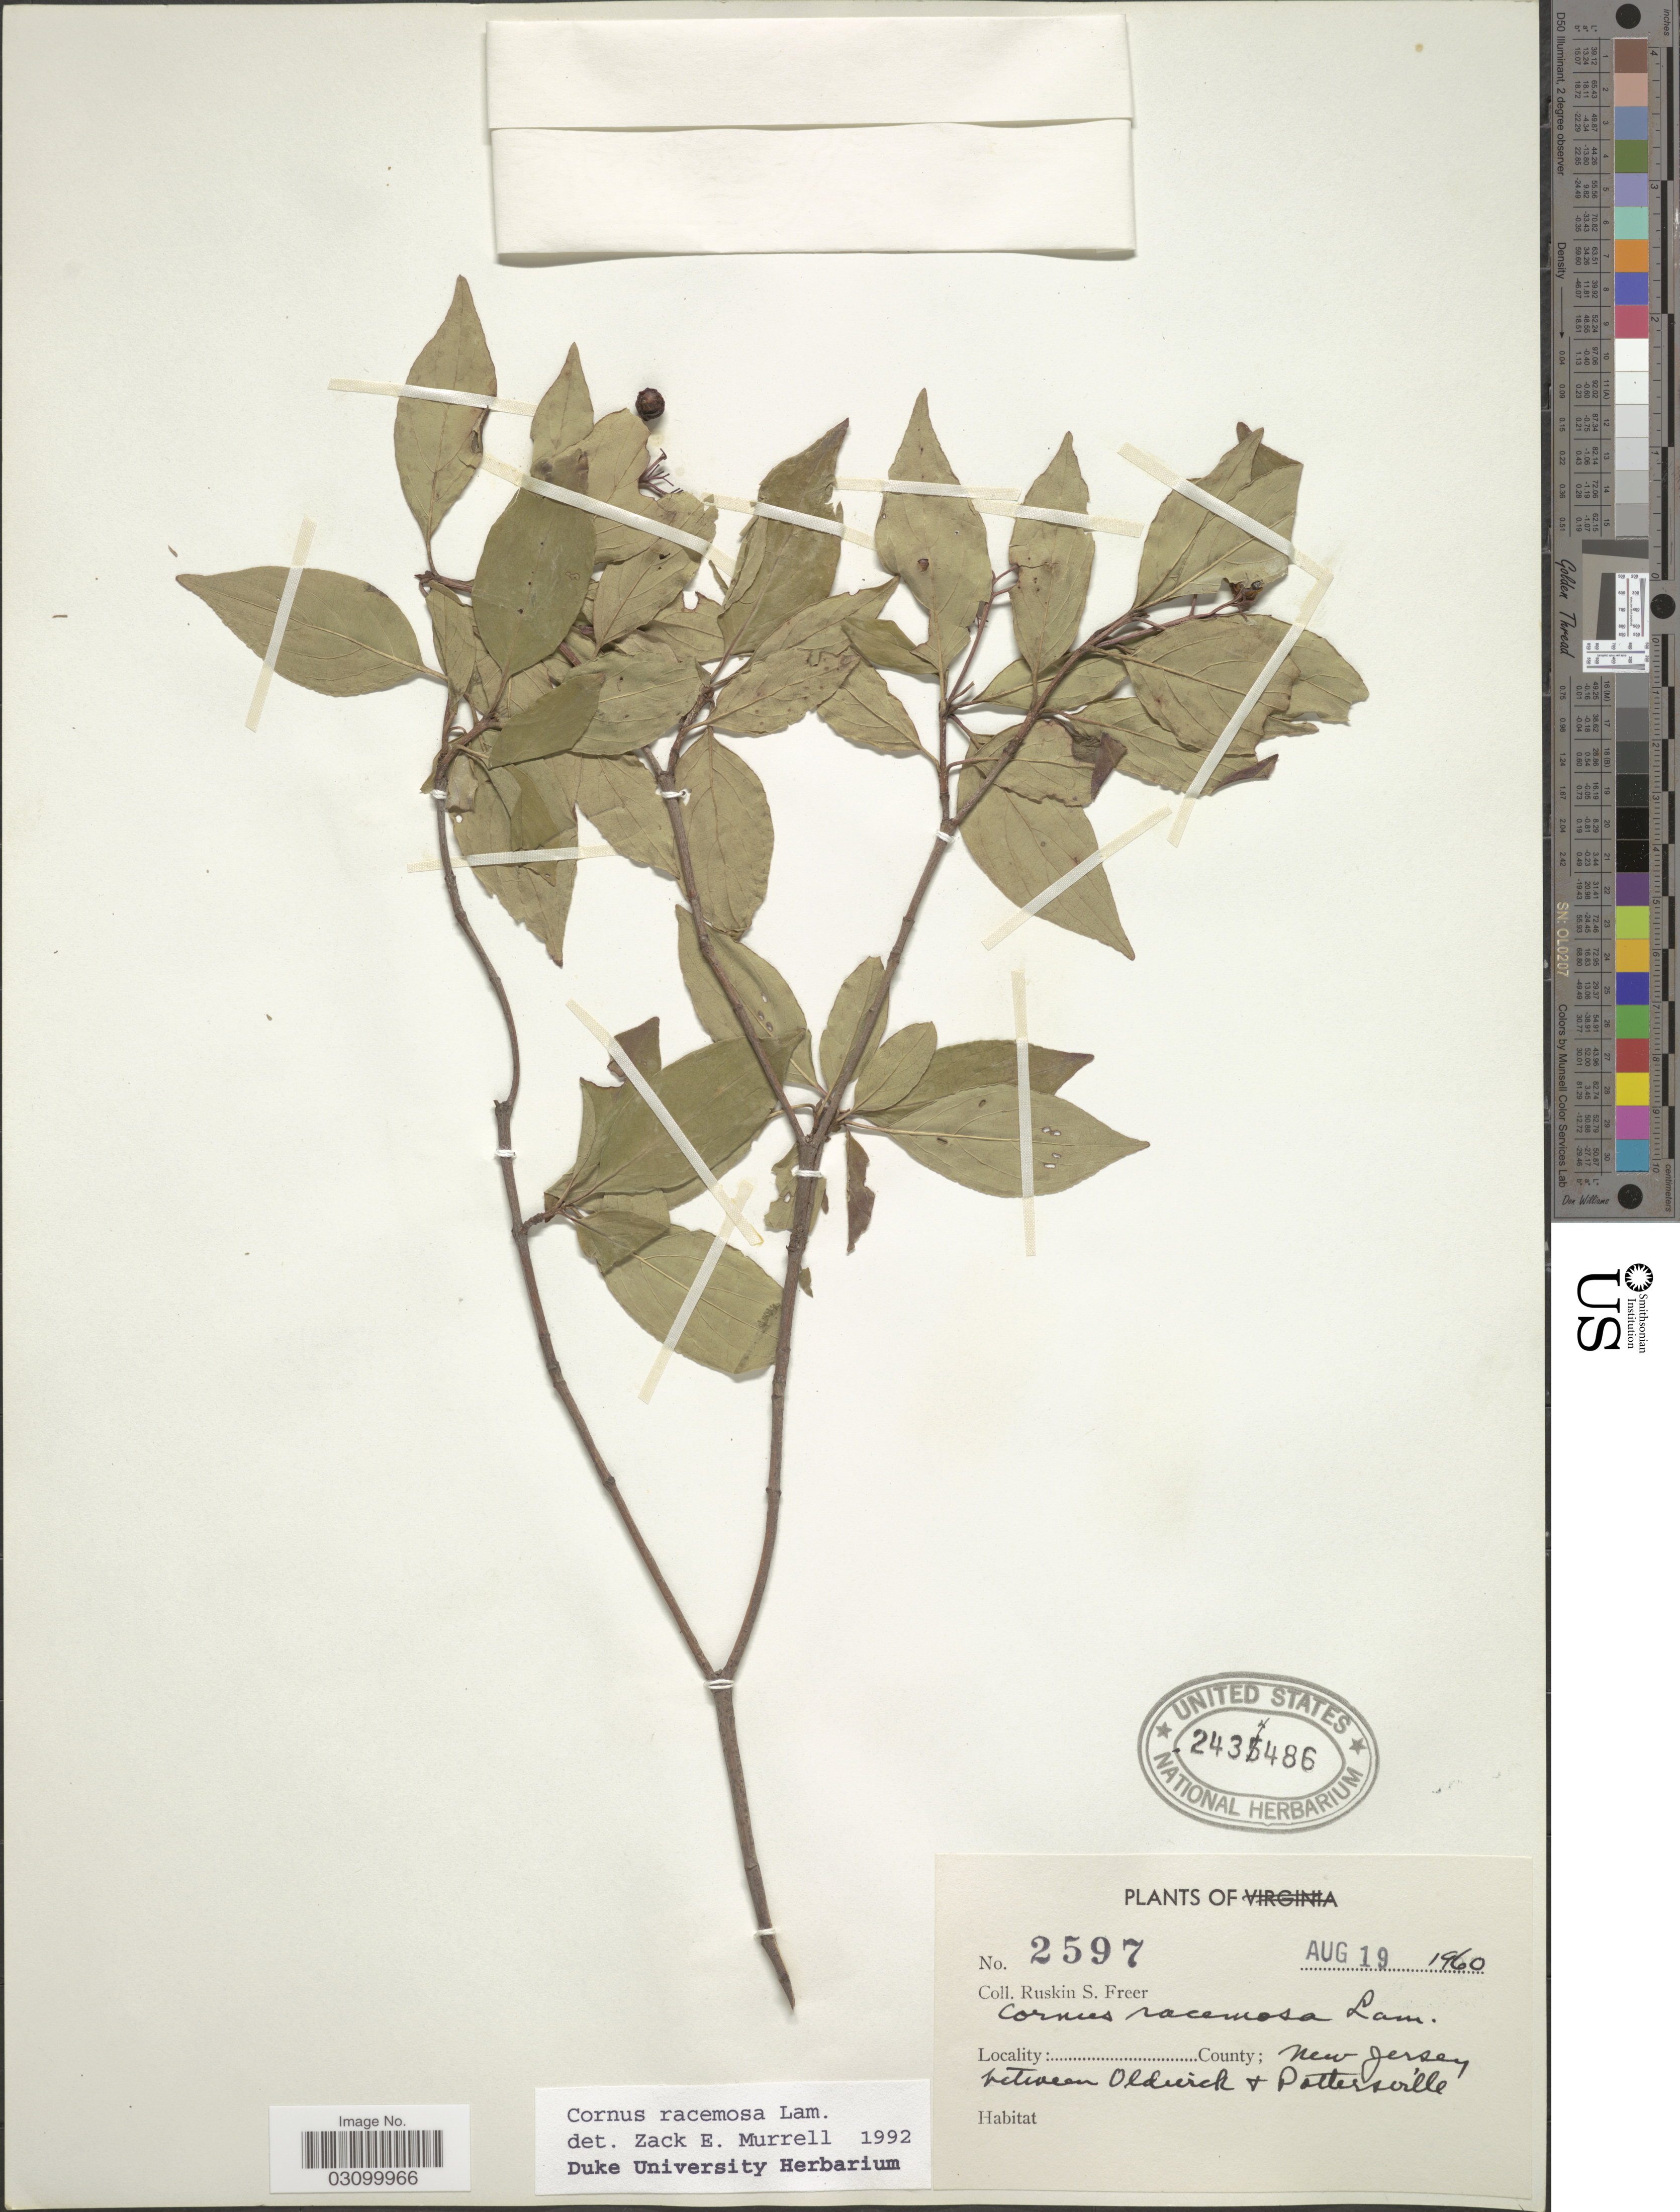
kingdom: Plantae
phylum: Tracheophyta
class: Magnoliopsida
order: Cornales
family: Cornaceae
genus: Cornus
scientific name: Cornus racemosa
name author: Lam.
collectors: R. Freer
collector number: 2597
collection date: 1960-08-19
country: United States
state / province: New Jersey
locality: Between Oldwick + Pattersville.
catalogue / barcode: US 2434486